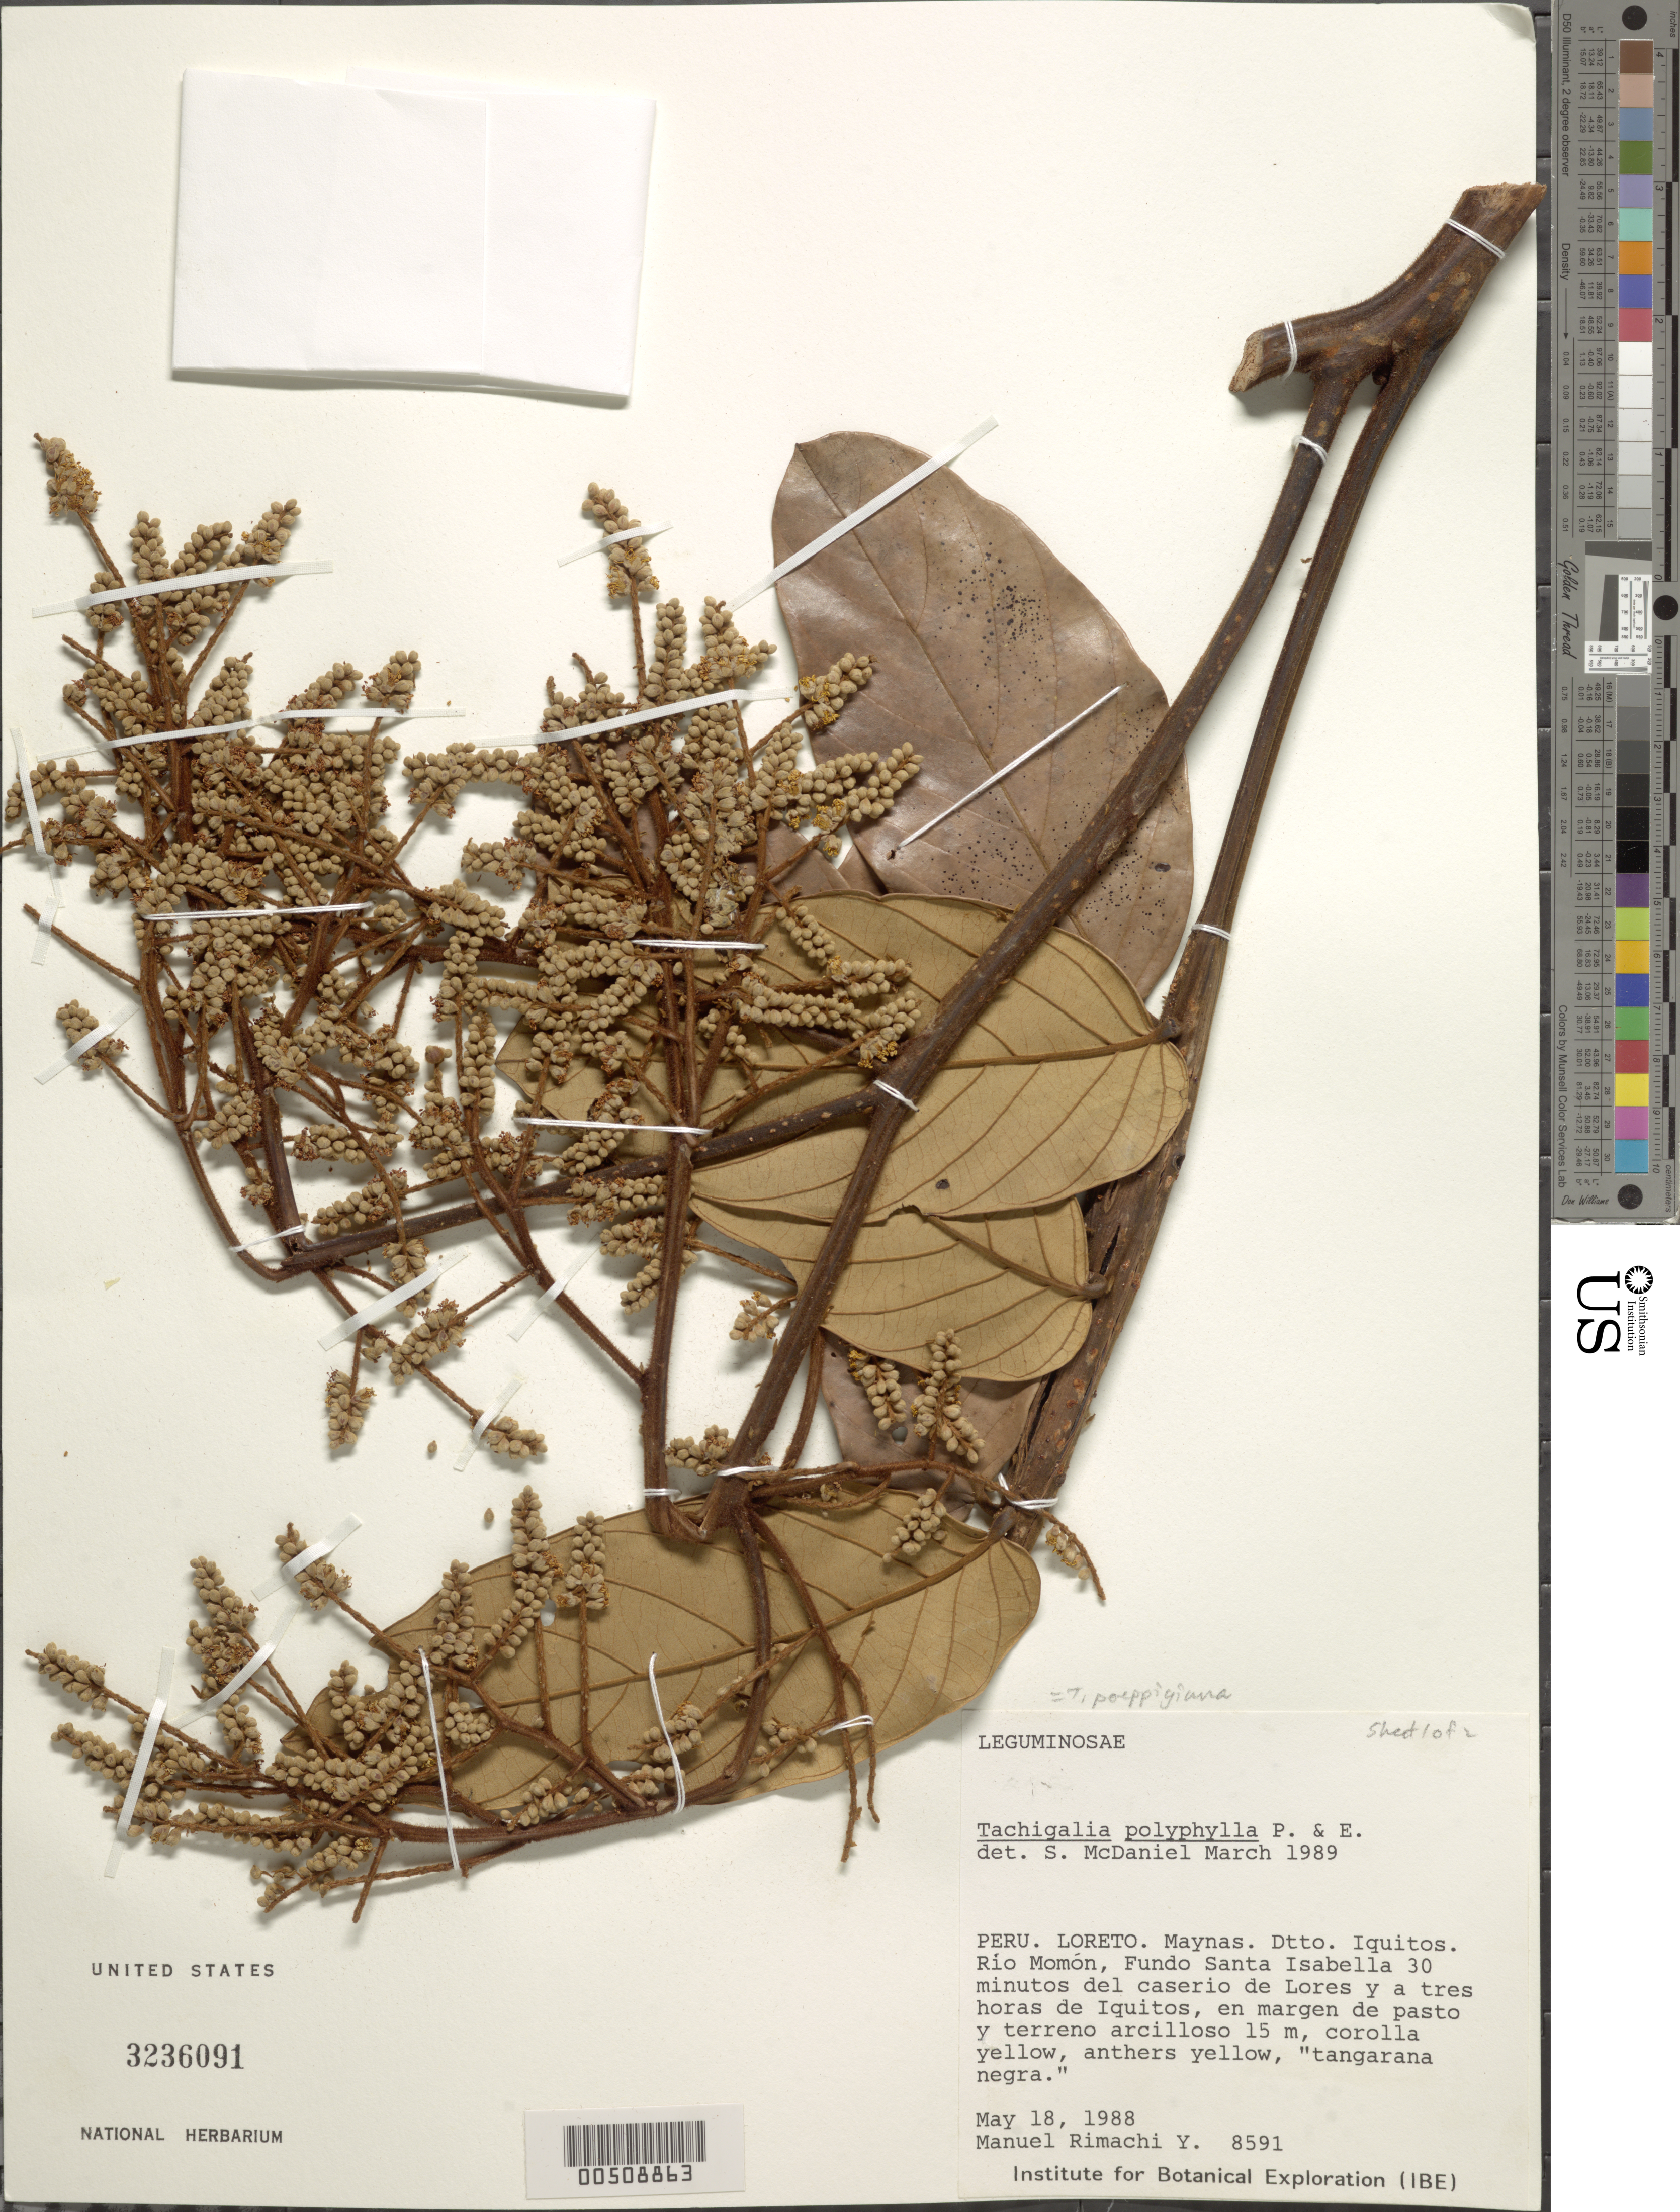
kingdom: Plantae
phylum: Tracheophyta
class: Magnoliopsida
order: Fabales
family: Fabaceae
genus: Tachigali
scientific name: Tachigali poeppigiana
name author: Tul.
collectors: M. Rimachi Y.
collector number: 8591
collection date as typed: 18 May 1988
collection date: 1988-05-18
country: Peru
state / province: Loreto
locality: Maynas, iquitosk rio momon, fundo santa isabella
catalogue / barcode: US 3236091